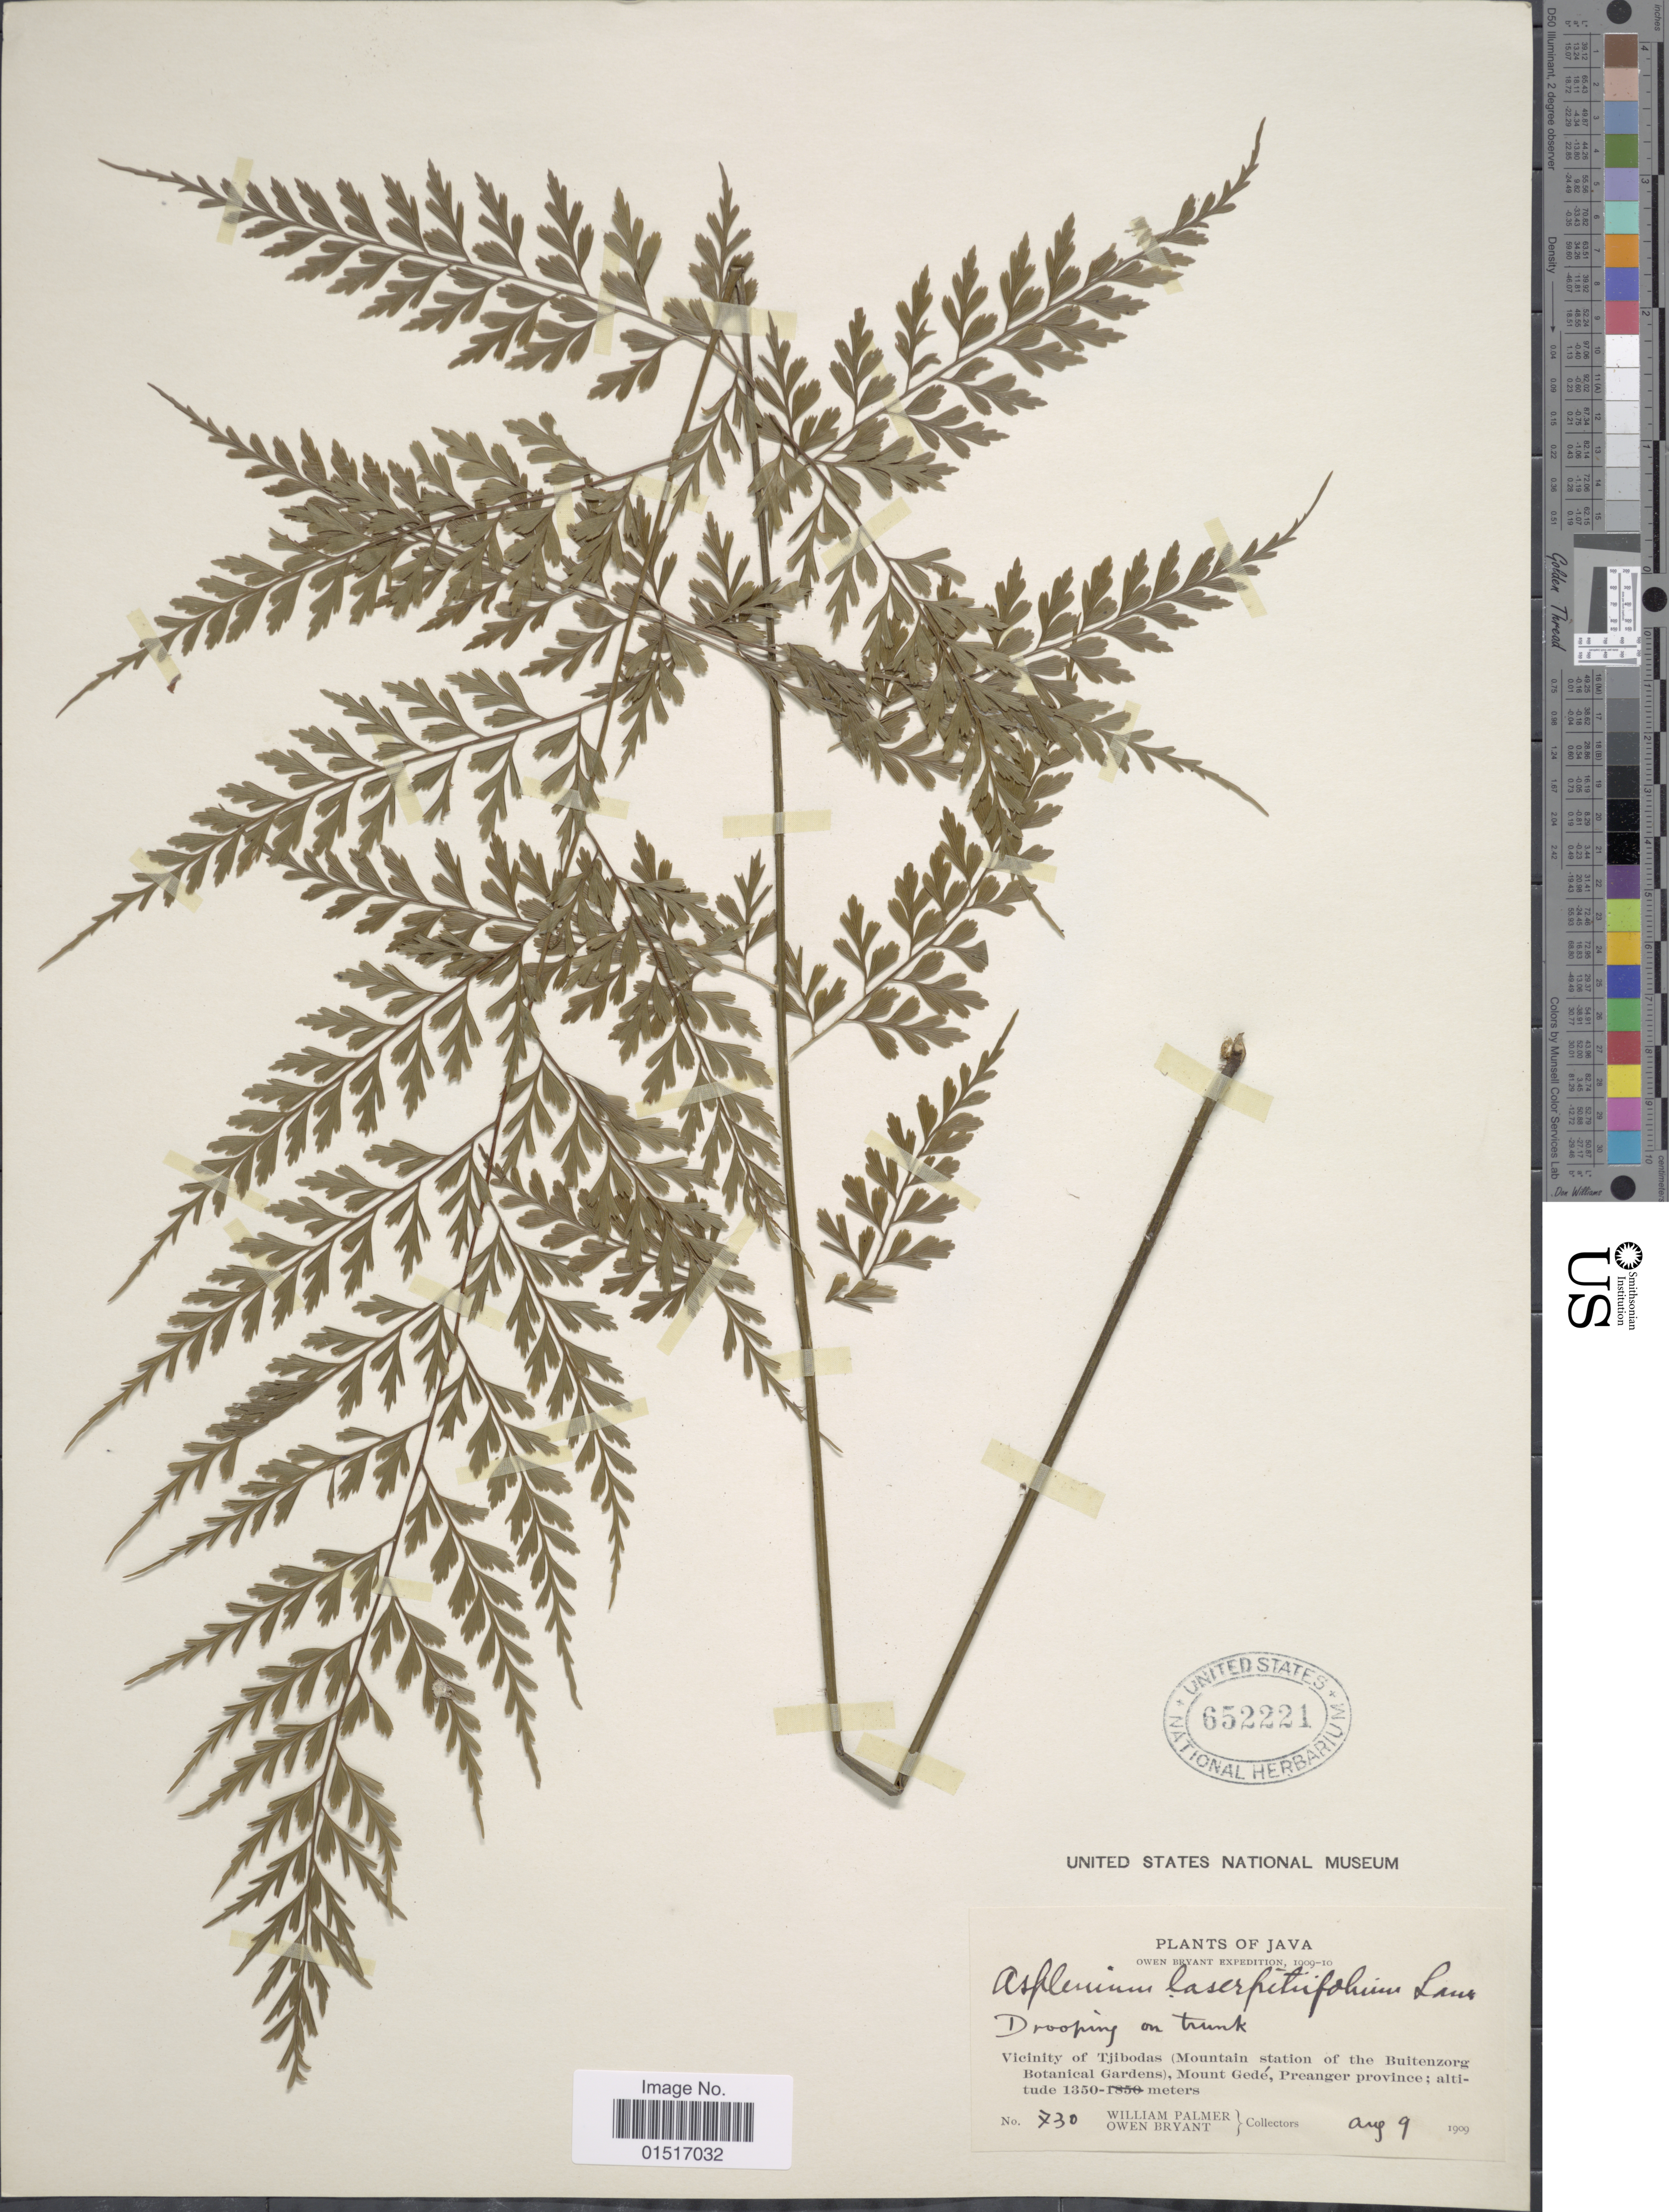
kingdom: Plantae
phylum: Tracheophyta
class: Polypodiopsida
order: Polypodiales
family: Aspleniaceae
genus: Asplenium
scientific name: Asplenium robustum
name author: Blume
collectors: W. Palmer & O. Bryant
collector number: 730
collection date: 1909-08-09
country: Indonesia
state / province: Java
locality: Vicinity of Tjibodas (Mountain station of the Buitenzorg Botanical Gardens), Mount Gede, Preanger province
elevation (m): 1350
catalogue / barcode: US 652221